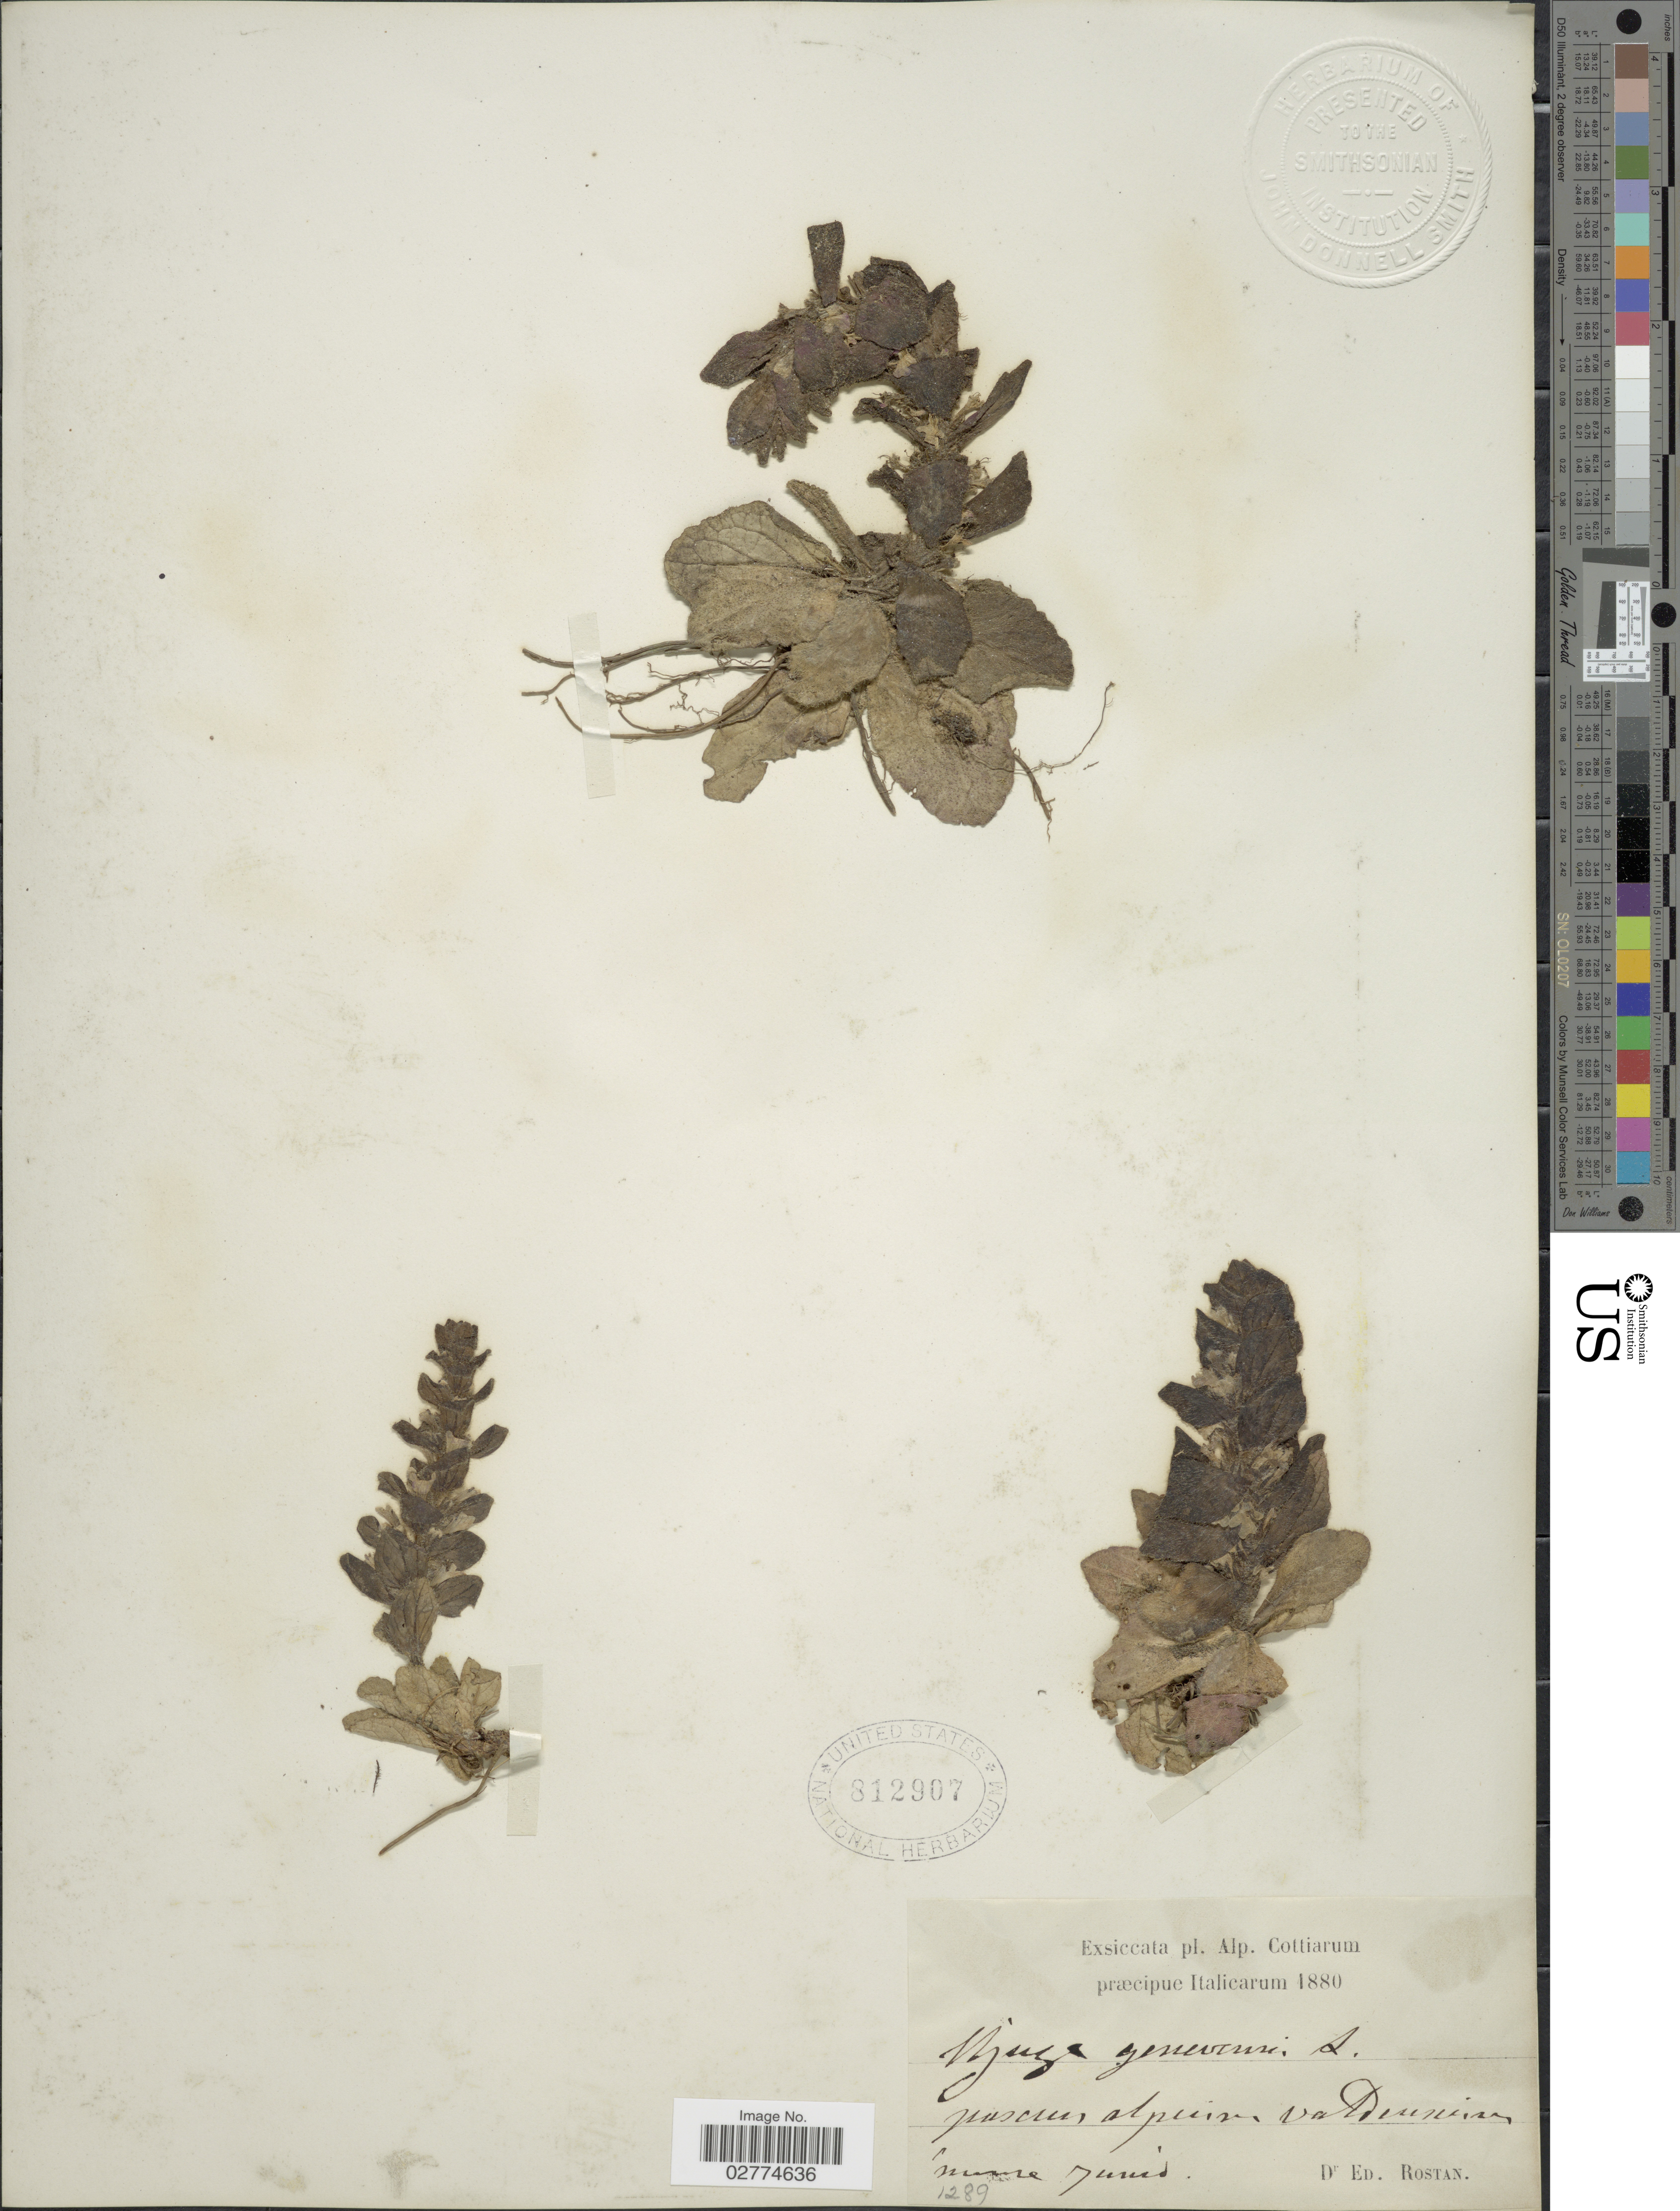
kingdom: Plantae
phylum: Tracheophyta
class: Magnoliopsida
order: Lamiales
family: Lamiaceae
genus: Ajuga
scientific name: Ajuga genevensis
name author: L.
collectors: E. Rostan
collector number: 1289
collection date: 1880-06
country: Italy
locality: Cottiarum præcipue Italicarum, pascun alpines Valdeuniza.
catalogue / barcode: US 812907